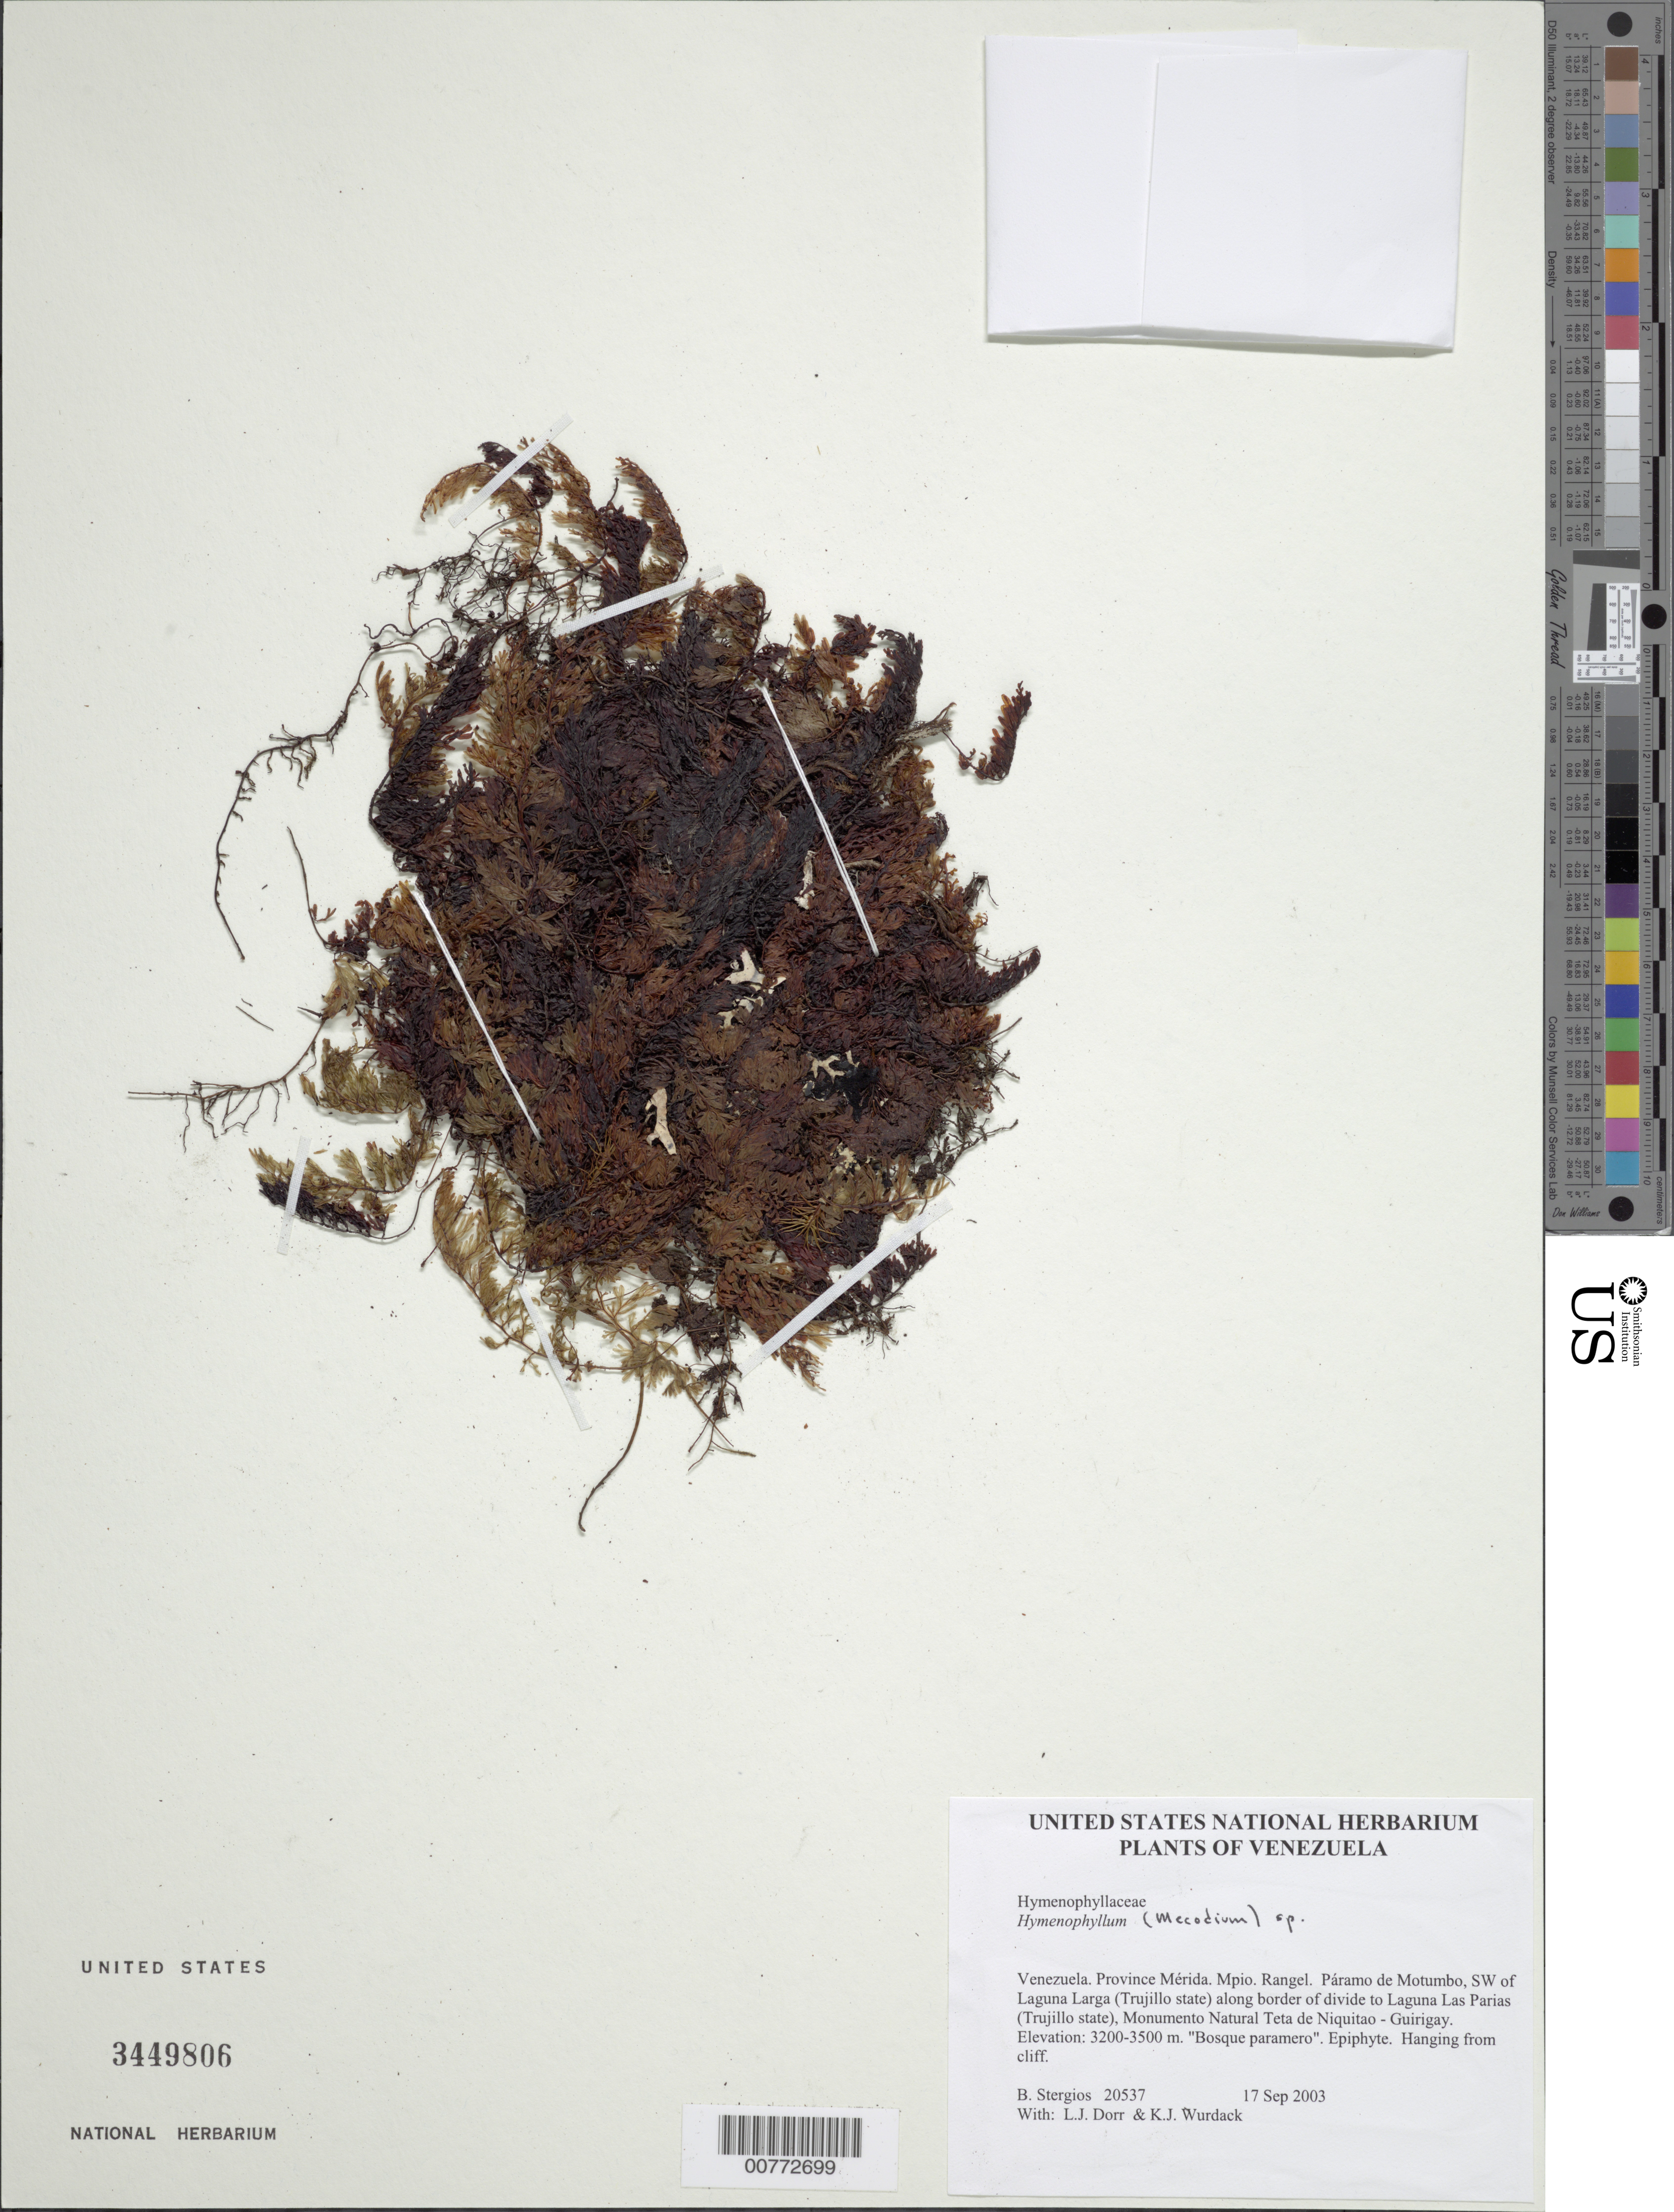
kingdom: Plantae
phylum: Tracheophyta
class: Polypodiopsida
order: Hymenophyllales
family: Hymenophyllaceae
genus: Hymenophyllum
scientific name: Hymenophyllum sp.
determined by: Smith, Alan R., (UC)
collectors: B. G. Stergios, L. J. Dorr & K. Wurdack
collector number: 20537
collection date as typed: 17 Sep 2003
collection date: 2003-09-17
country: Venezuela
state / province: Mérida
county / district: Rangel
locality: Páramo de Motumbo, NW of Laguna Larga (Trujillo state), Monumento Natural Teta de Niquitao - Guirigay.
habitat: "Bosque paramero".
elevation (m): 3200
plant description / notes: PORT, US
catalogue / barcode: US 3449806